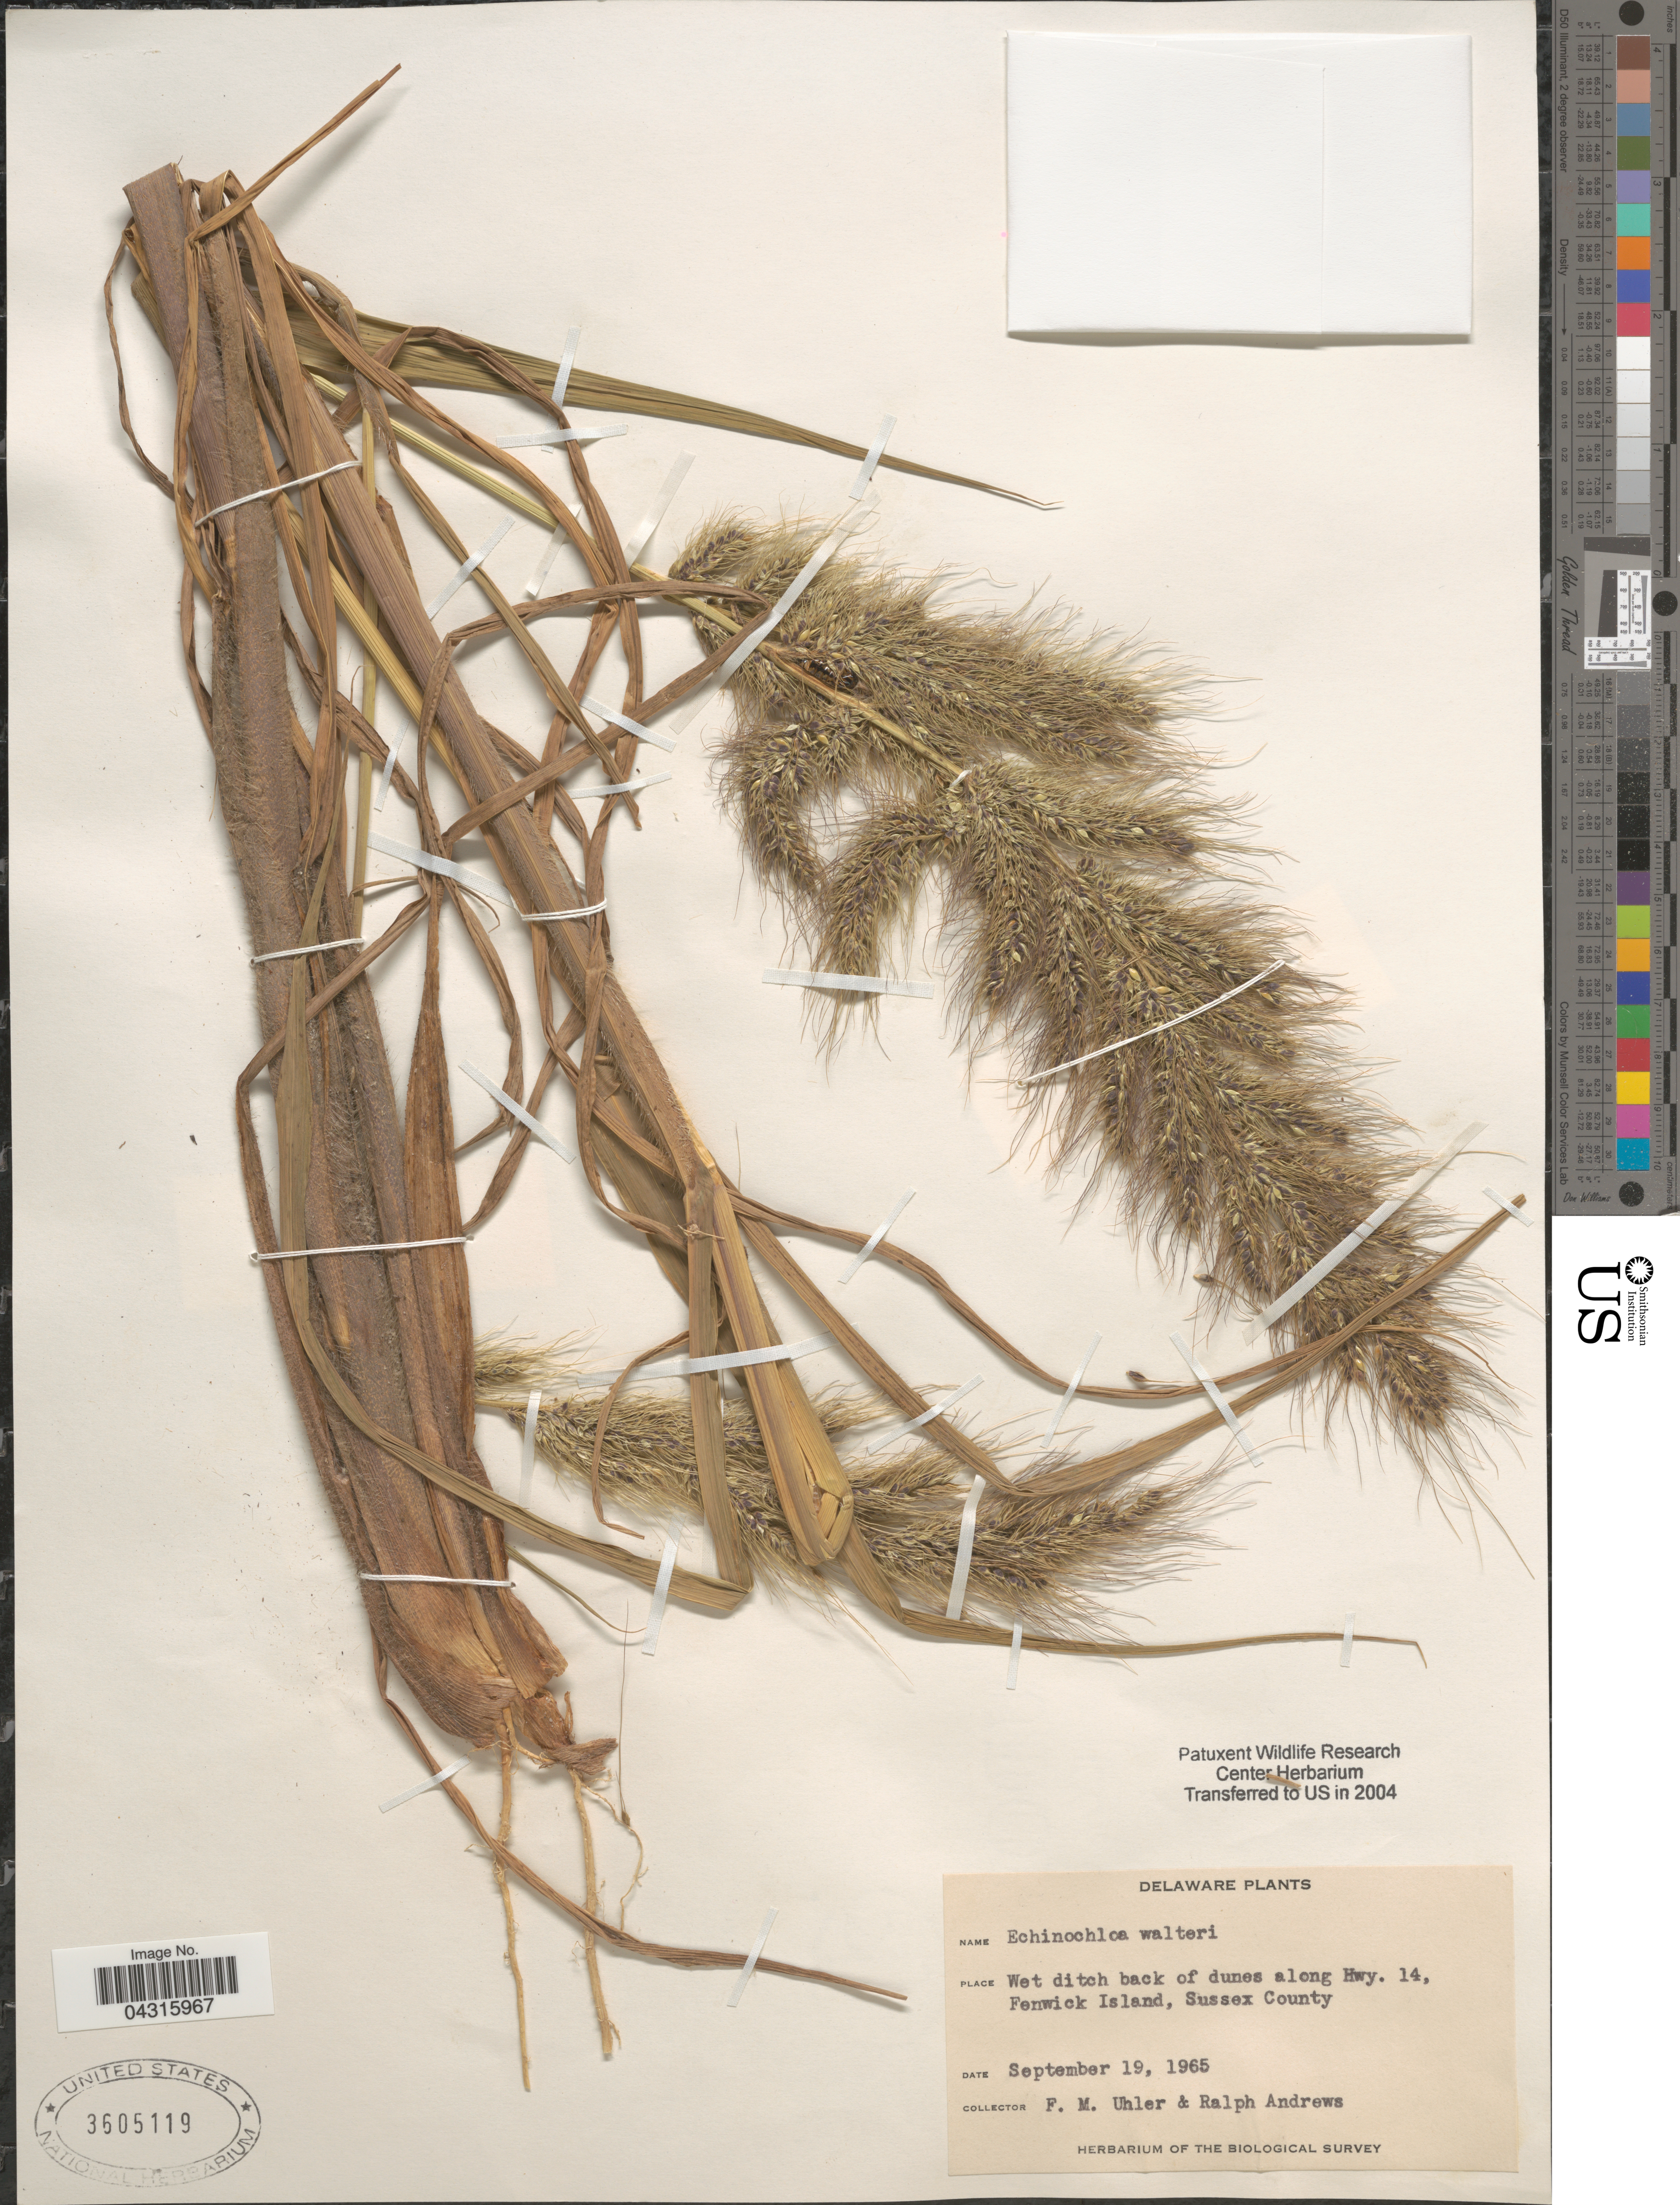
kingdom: Plantae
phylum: Tracheophyta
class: Liliopsida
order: Poales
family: Poaceae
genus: Echinochloa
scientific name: Echinochloa walteri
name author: (Pursh) A. Heller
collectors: F. M. Uhler & R. Andrews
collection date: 1965-09-19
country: United States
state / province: Delaware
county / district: Sussex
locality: Wet ditch bank of dunes along Hwy. 14, Fenwick Island, Sussex County. The Biological Survey.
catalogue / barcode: US 3605119